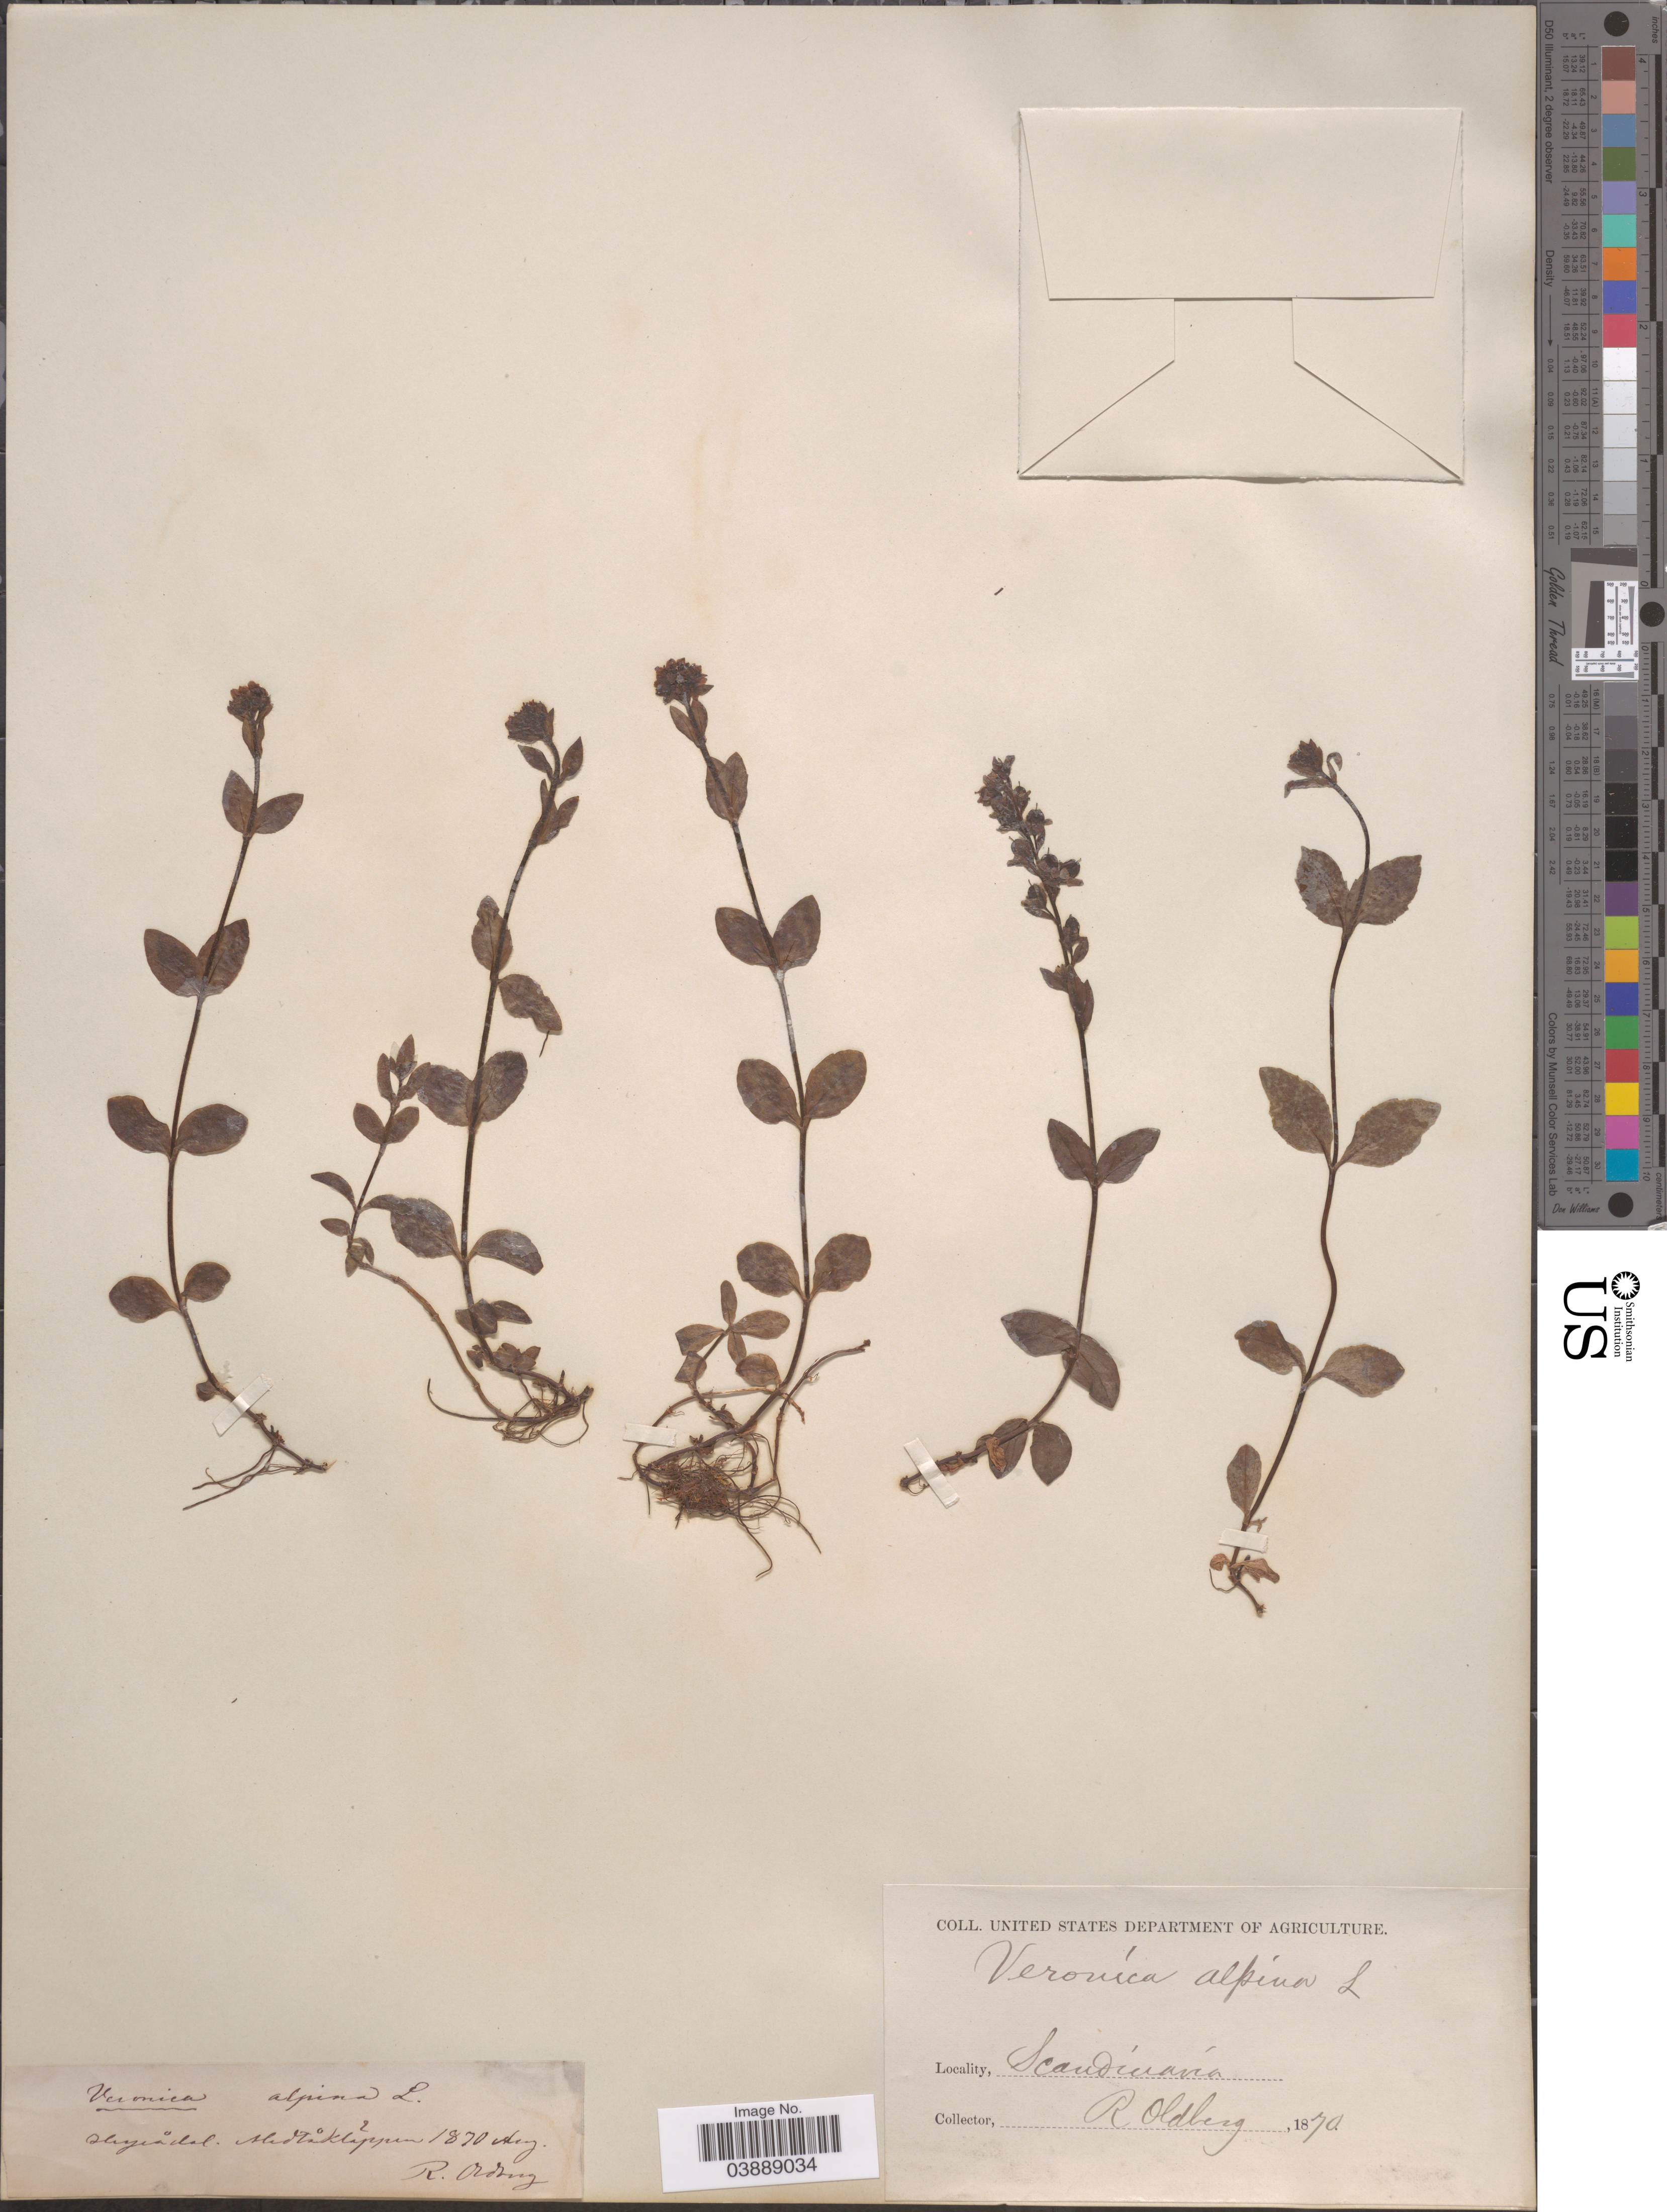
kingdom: Plantae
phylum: Tracheophyta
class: Magnoliopsida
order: Lamiales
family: Plantaginaceae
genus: Veronica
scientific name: Veronica alpina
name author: L.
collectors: R. Oldberg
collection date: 1870-08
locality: Scandinavia. [illegible text].